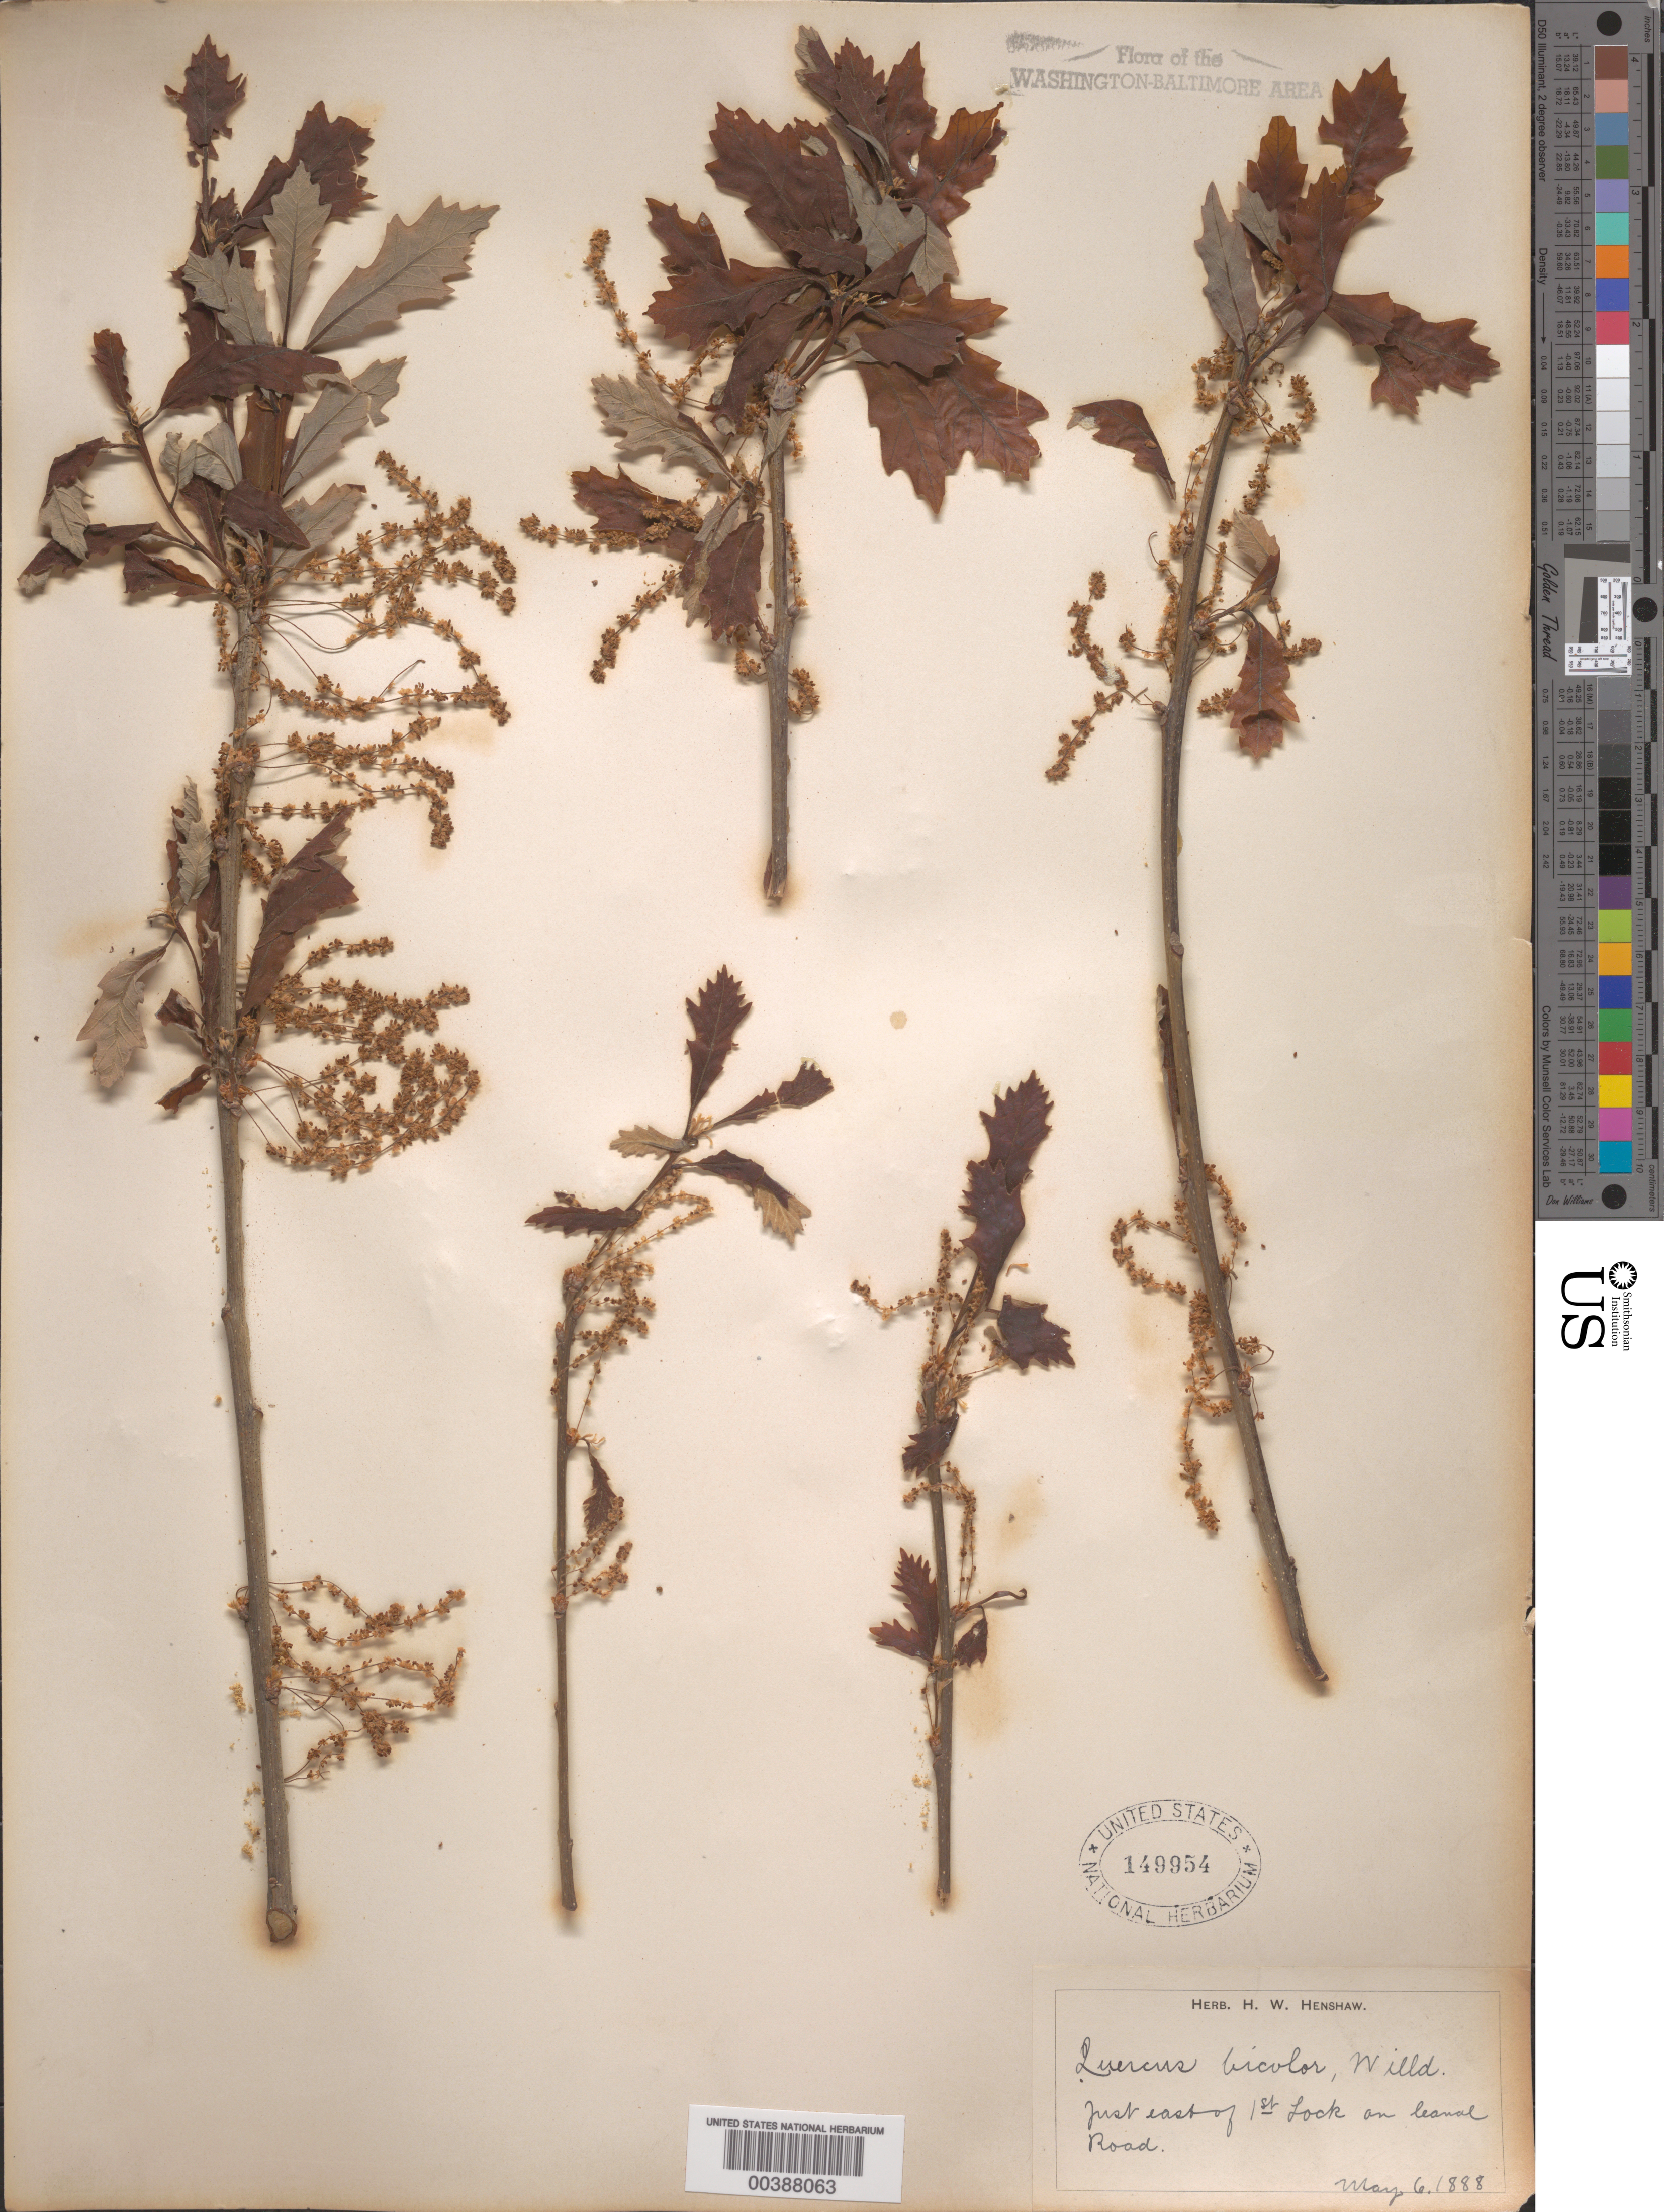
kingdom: Plantae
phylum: Tracheophyta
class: Magnoliopsida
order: Fagales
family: Fagaceae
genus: Quercus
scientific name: Quercus bicolor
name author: Willd.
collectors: H. Henshaw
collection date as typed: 06 May 1888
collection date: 1888-05-06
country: United States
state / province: District of Columbia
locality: East of Lock 1, on Canal Road C. and O. Canal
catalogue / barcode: US 149954